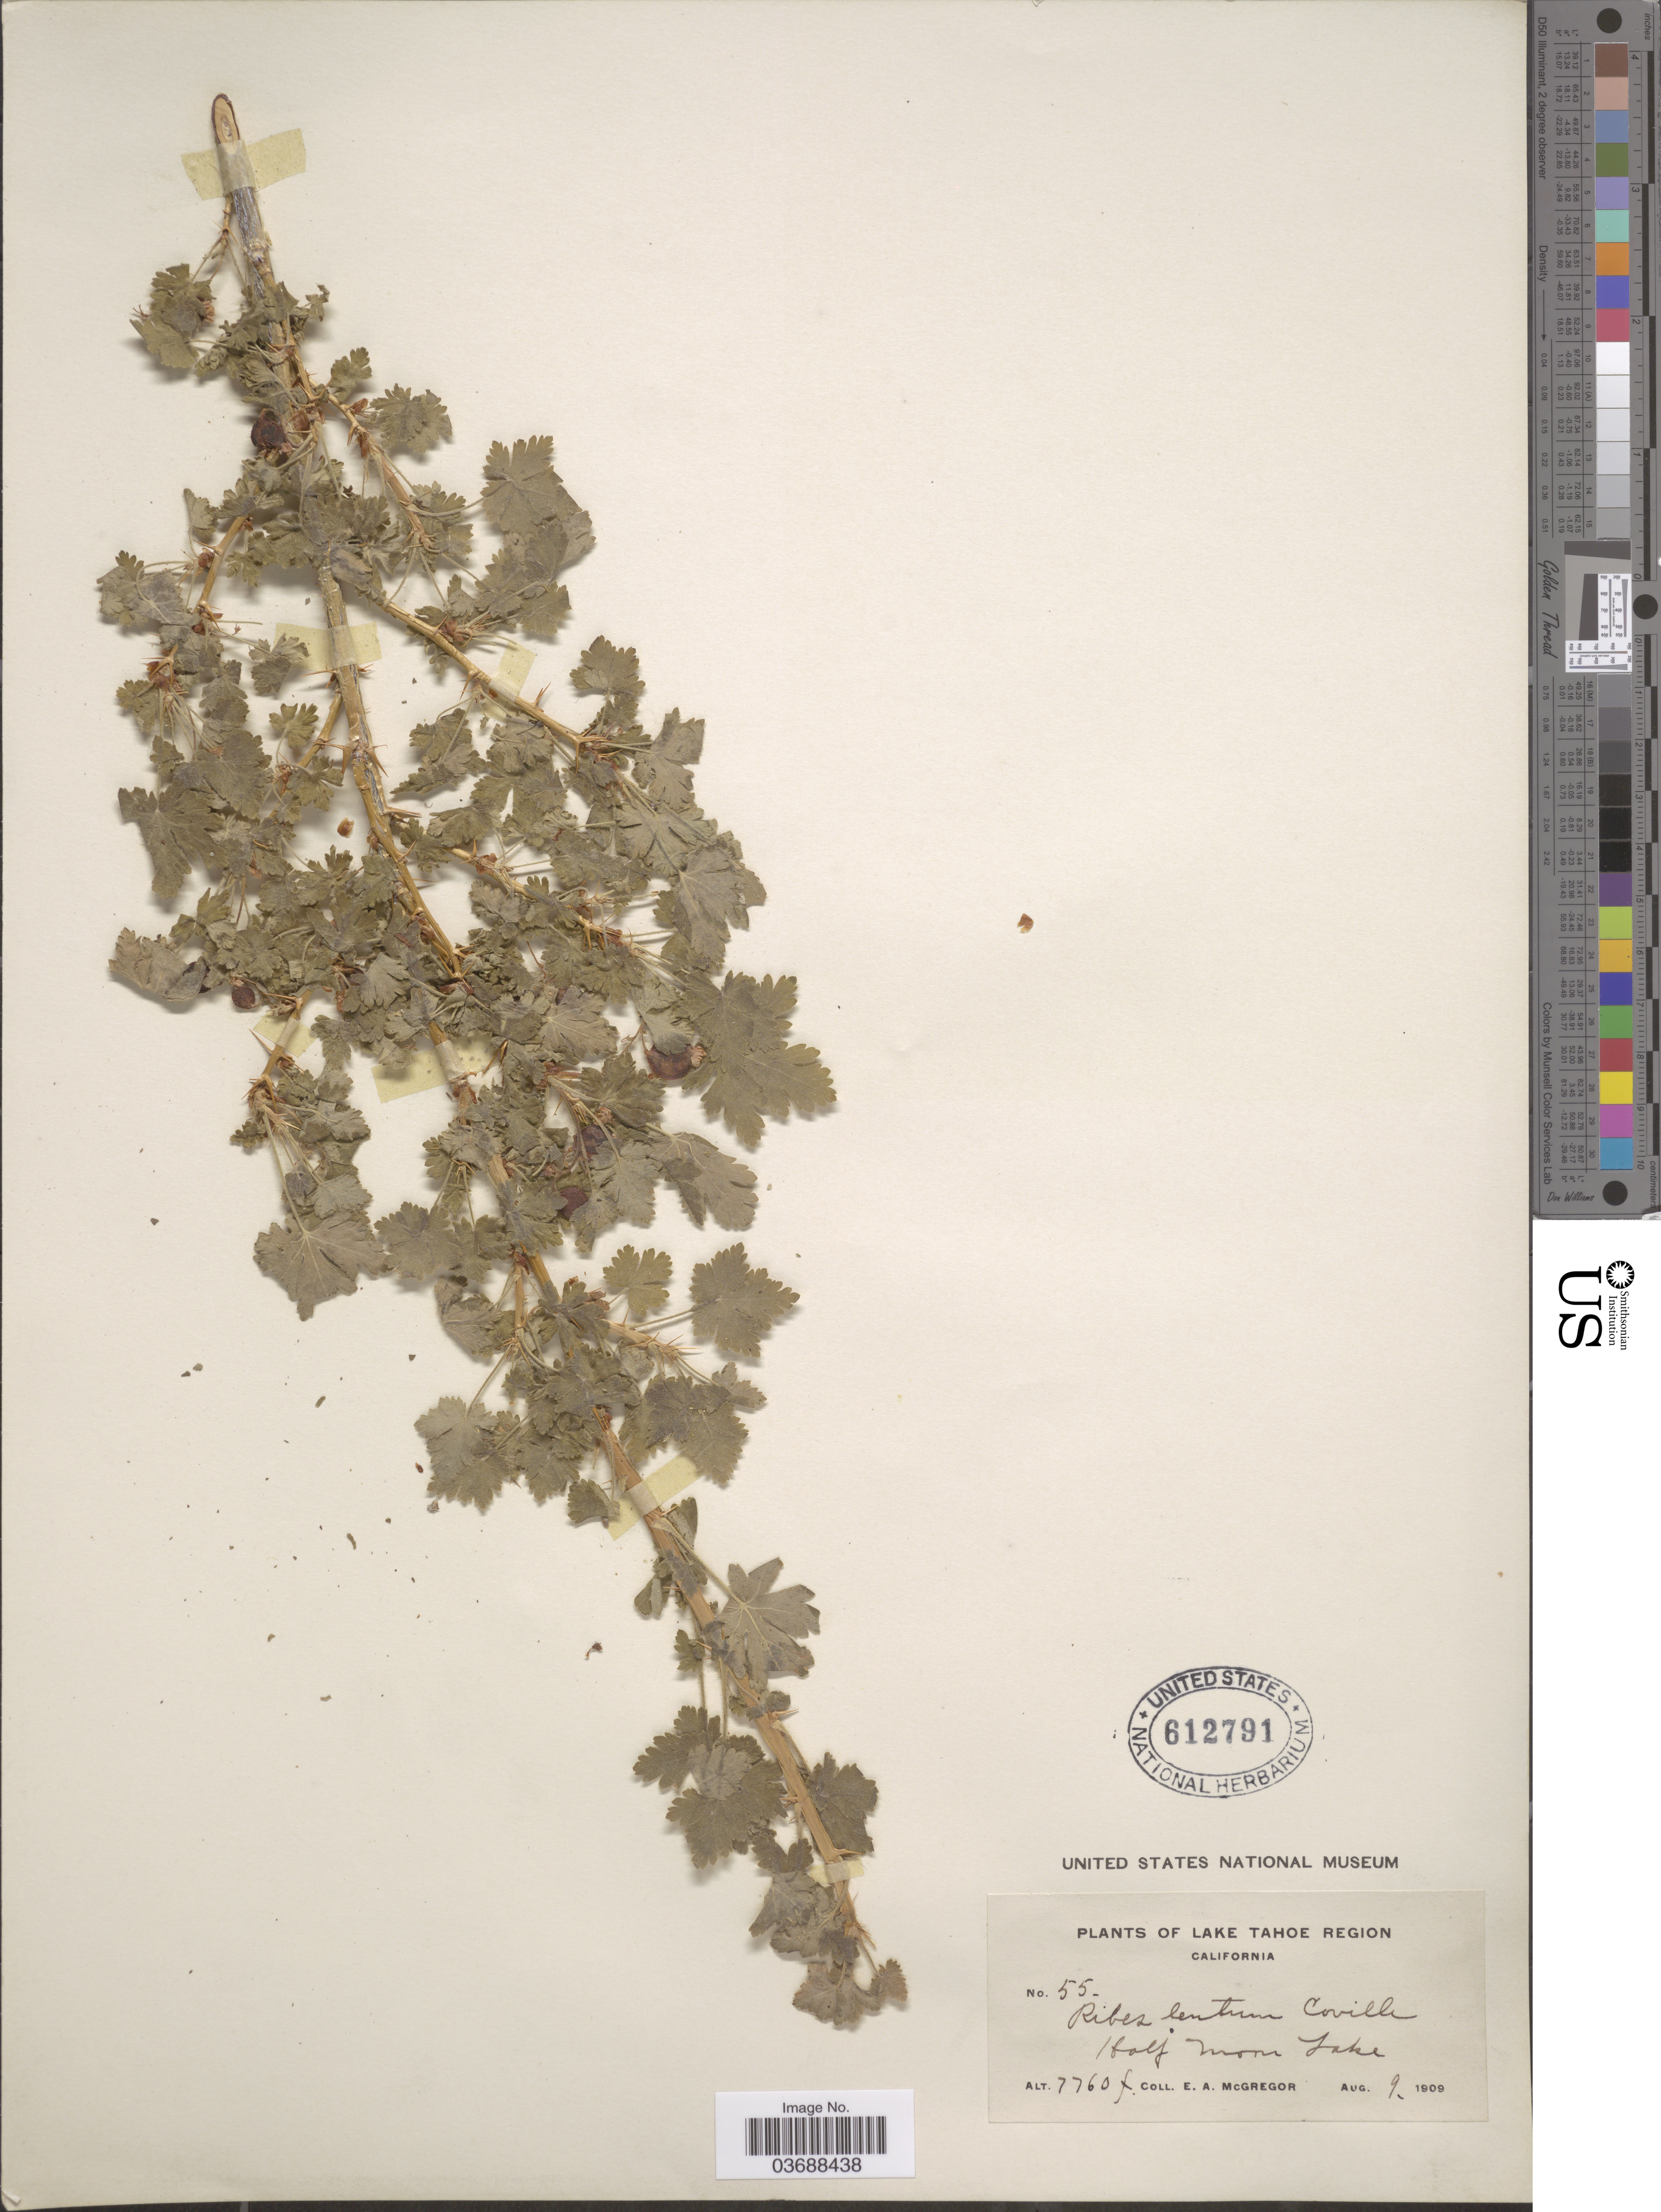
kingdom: Plantae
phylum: Tracheophyta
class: Magnoliopsida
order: Saxifragales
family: Grossulariaceae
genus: Ribes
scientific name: Ribes montigenum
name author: McClatchie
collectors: E. A. McGregor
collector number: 55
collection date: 1909-08-09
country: United States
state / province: California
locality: Lake Tahoe Region. Half Moon Lake.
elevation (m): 2365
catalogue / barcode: US 612791